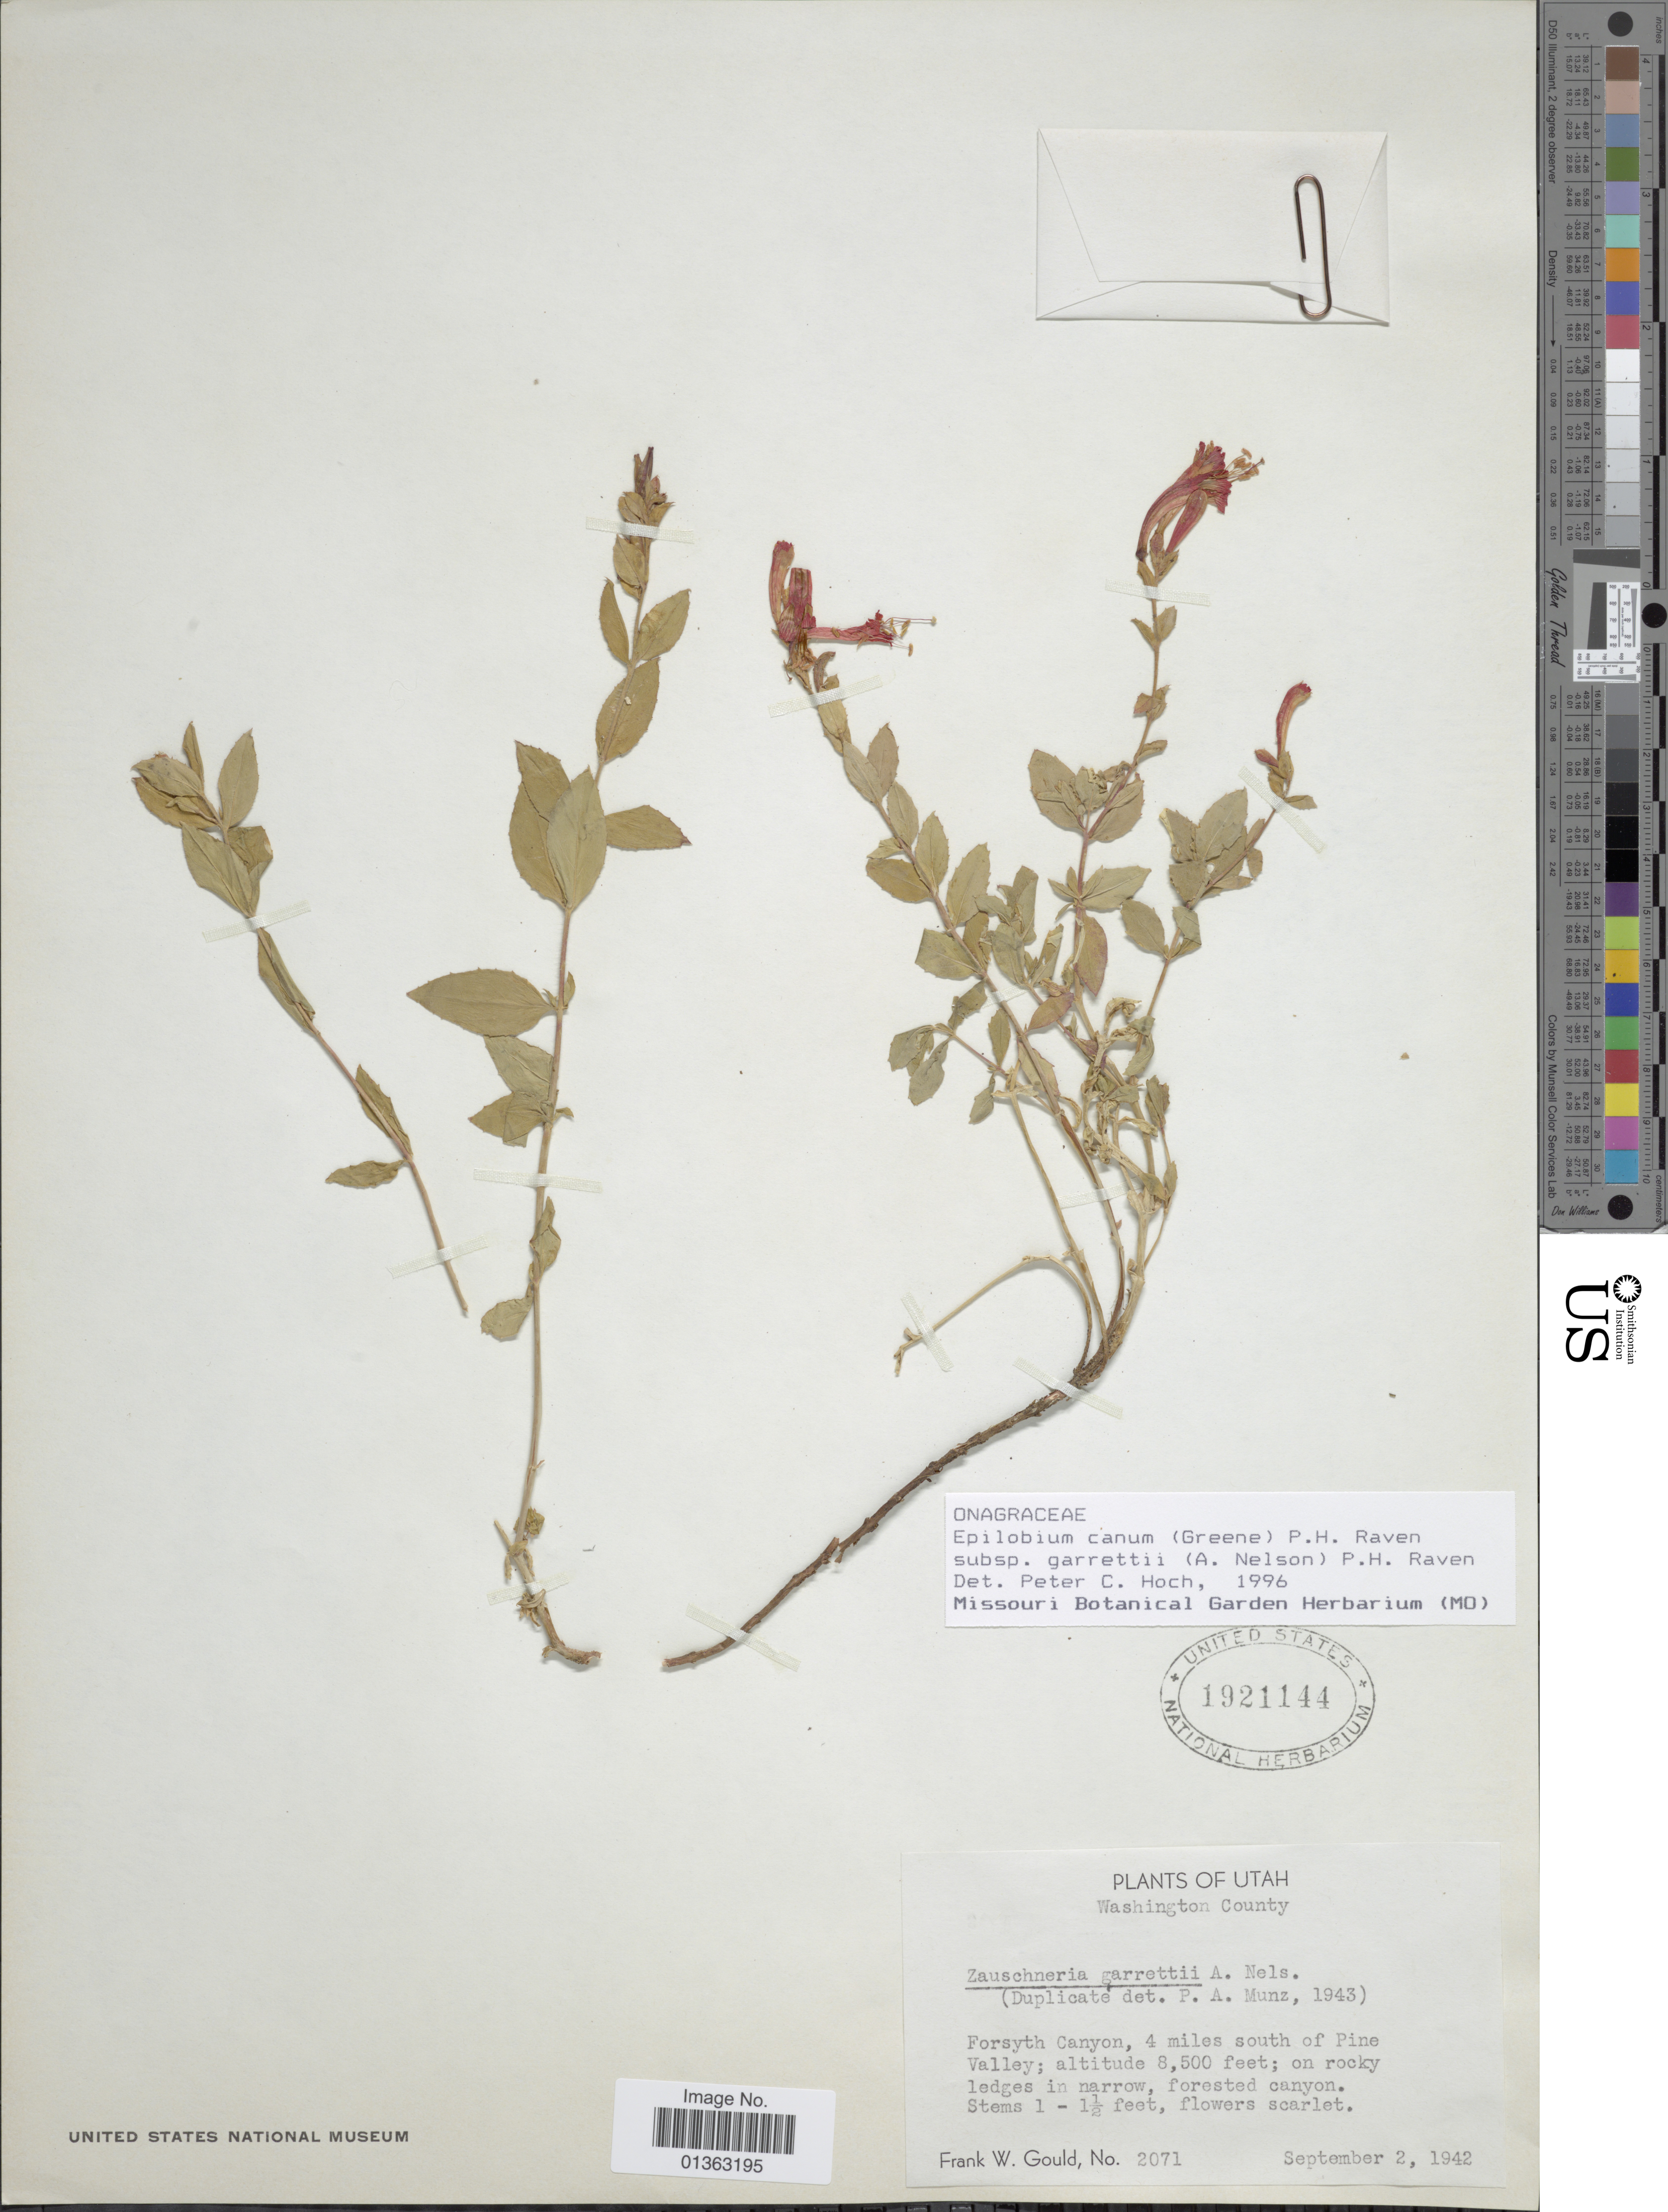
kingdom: Plantae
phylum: Tracheophyta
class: Magnoliopsida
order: Myrtales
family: Onagraceae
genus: Epilobium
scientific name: Epilobium canum subsp. garrettii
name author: (A. Nelson) P.H. Raven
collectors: F. W. Gould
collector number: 2071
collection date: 1942-09-02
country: United States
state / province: Utah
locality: Washington County. Forsyth Canyon, 4 miles south of Pine Valley.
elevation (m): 2591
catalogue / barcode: US 1921144